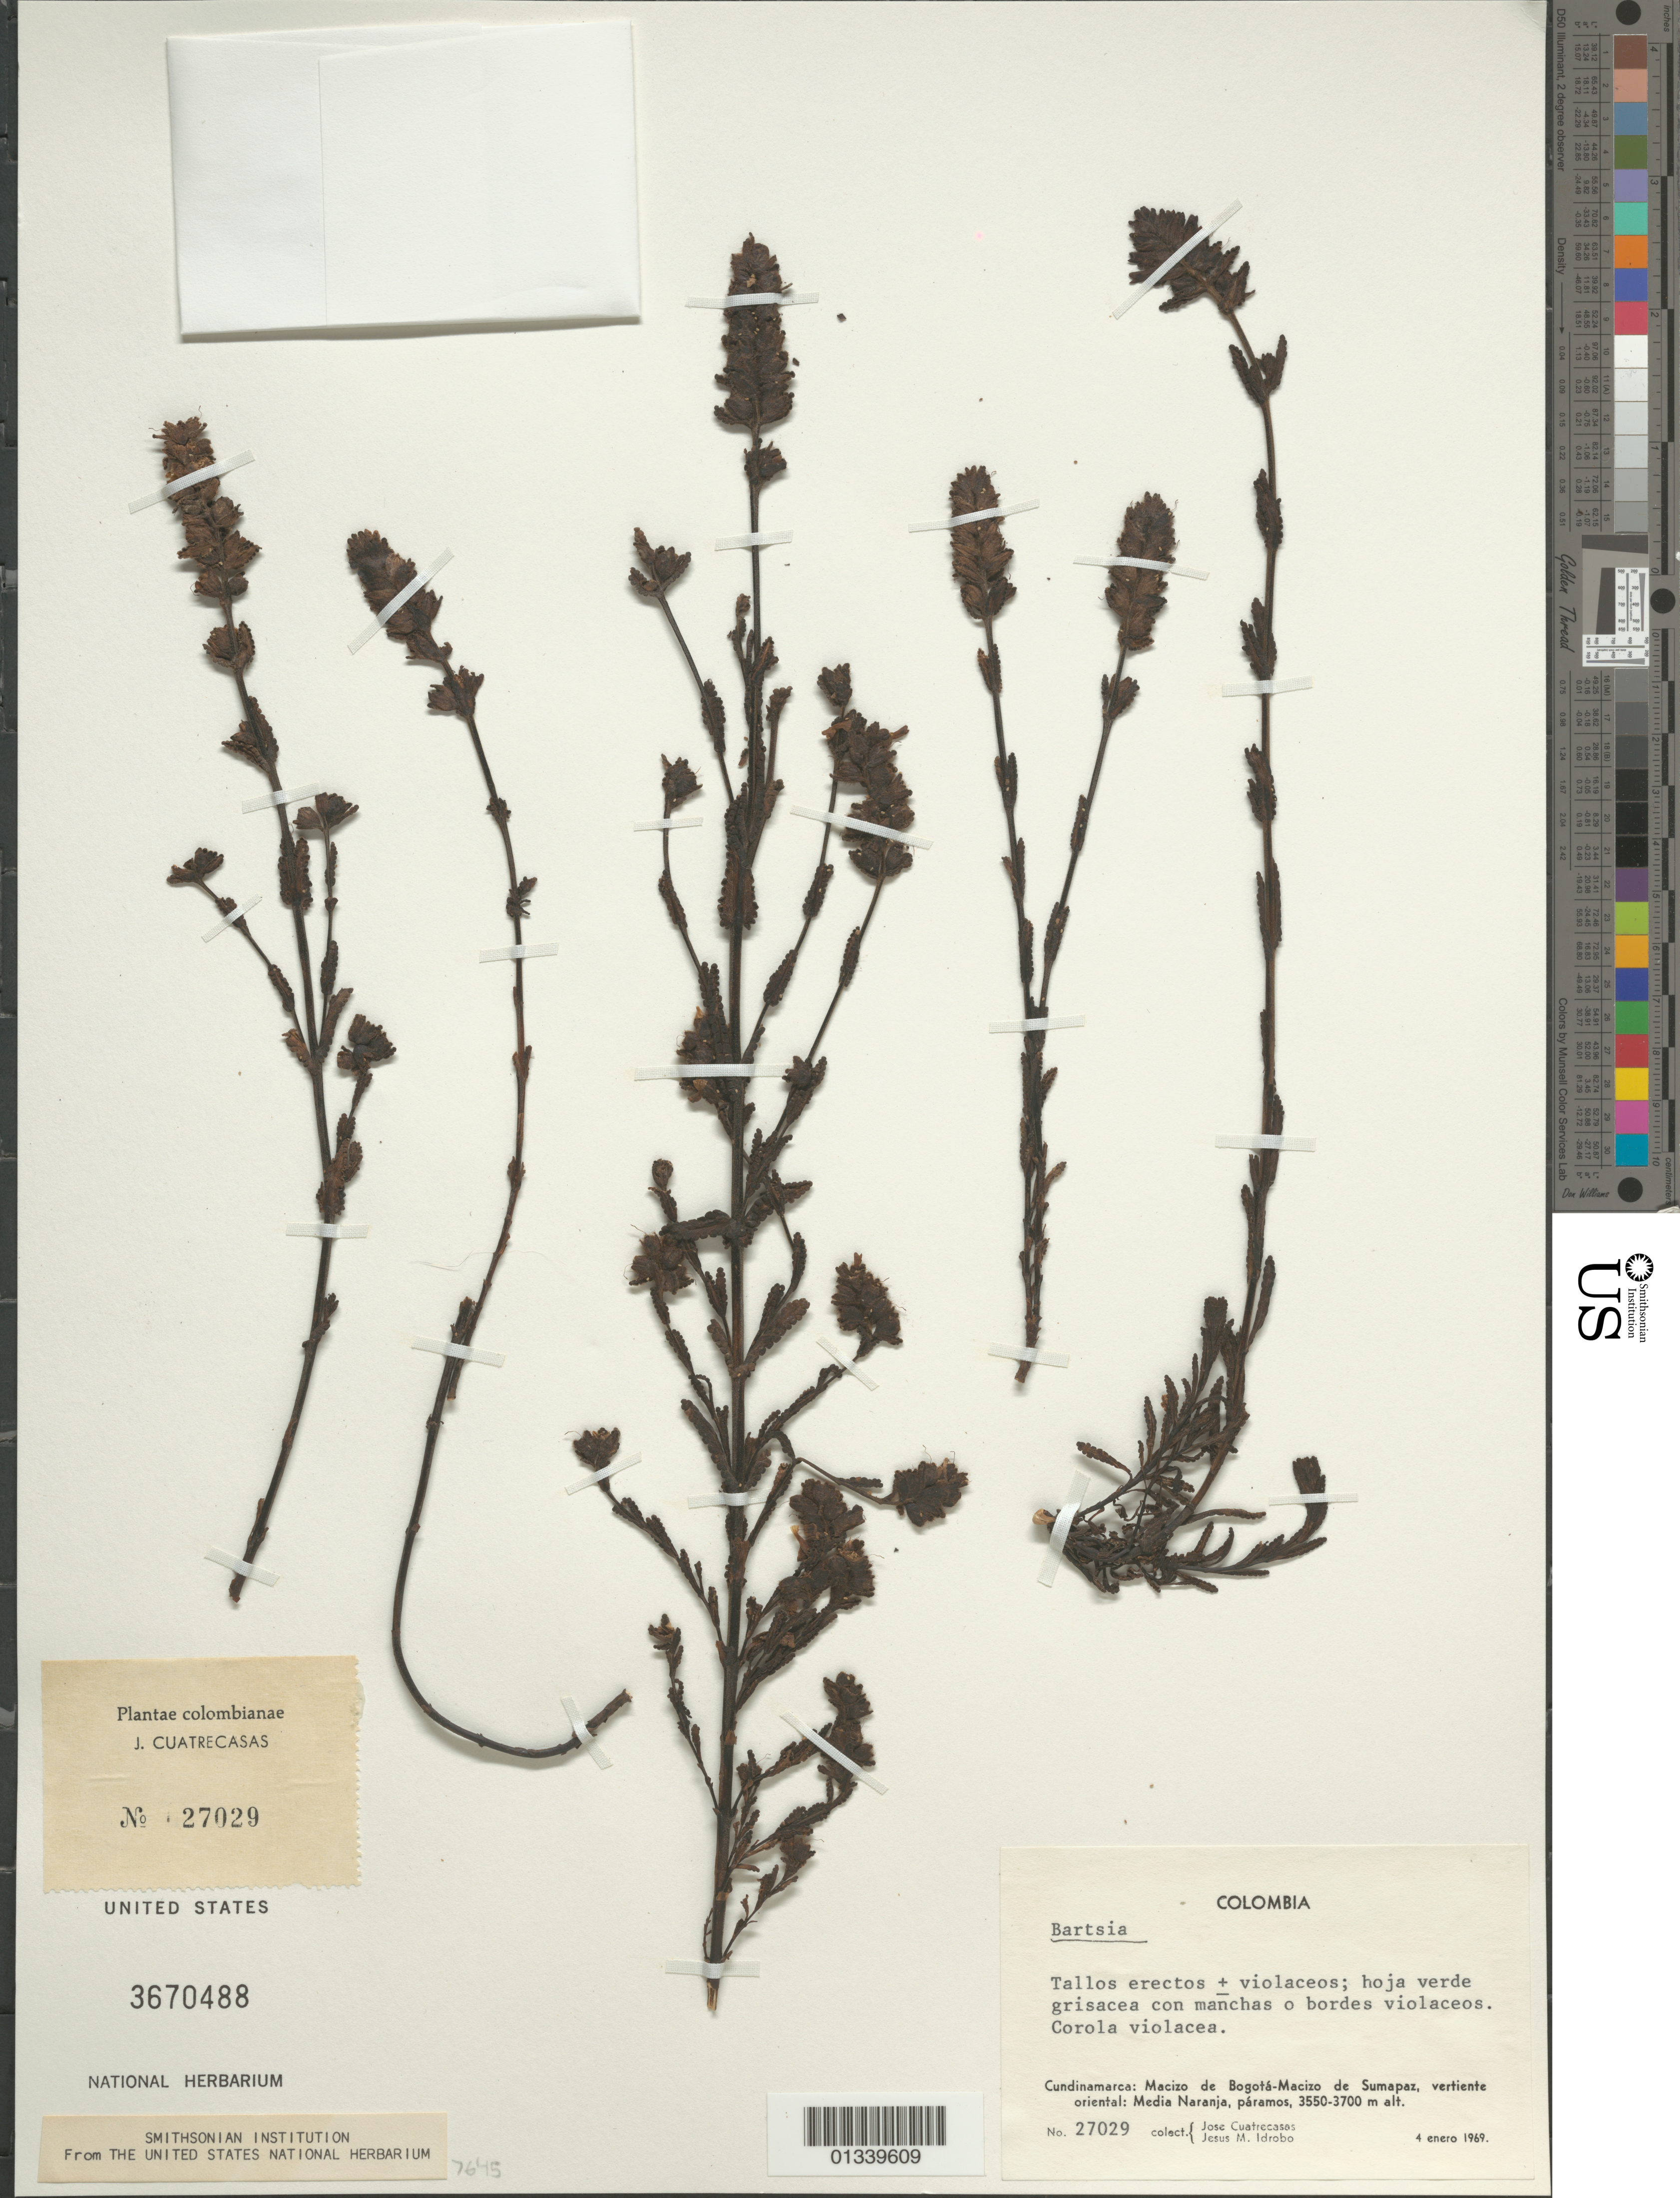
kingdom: Plantae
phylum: Tracheophyta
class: Magnoliopsida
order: Lamiales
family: Orobanchaceae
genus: Bartsia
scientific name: Bartsia sp.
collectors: J. Cuatrecasas & J. M. Idrobo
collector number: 27029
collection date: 1969-01-04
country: Colombia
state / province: Cundinamarca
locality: Macizo de Bogota-Macizo de Sumapaz, vertiente oriental: Media Naranja.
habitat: Paramos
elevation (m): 3550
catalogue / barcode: US 3670488